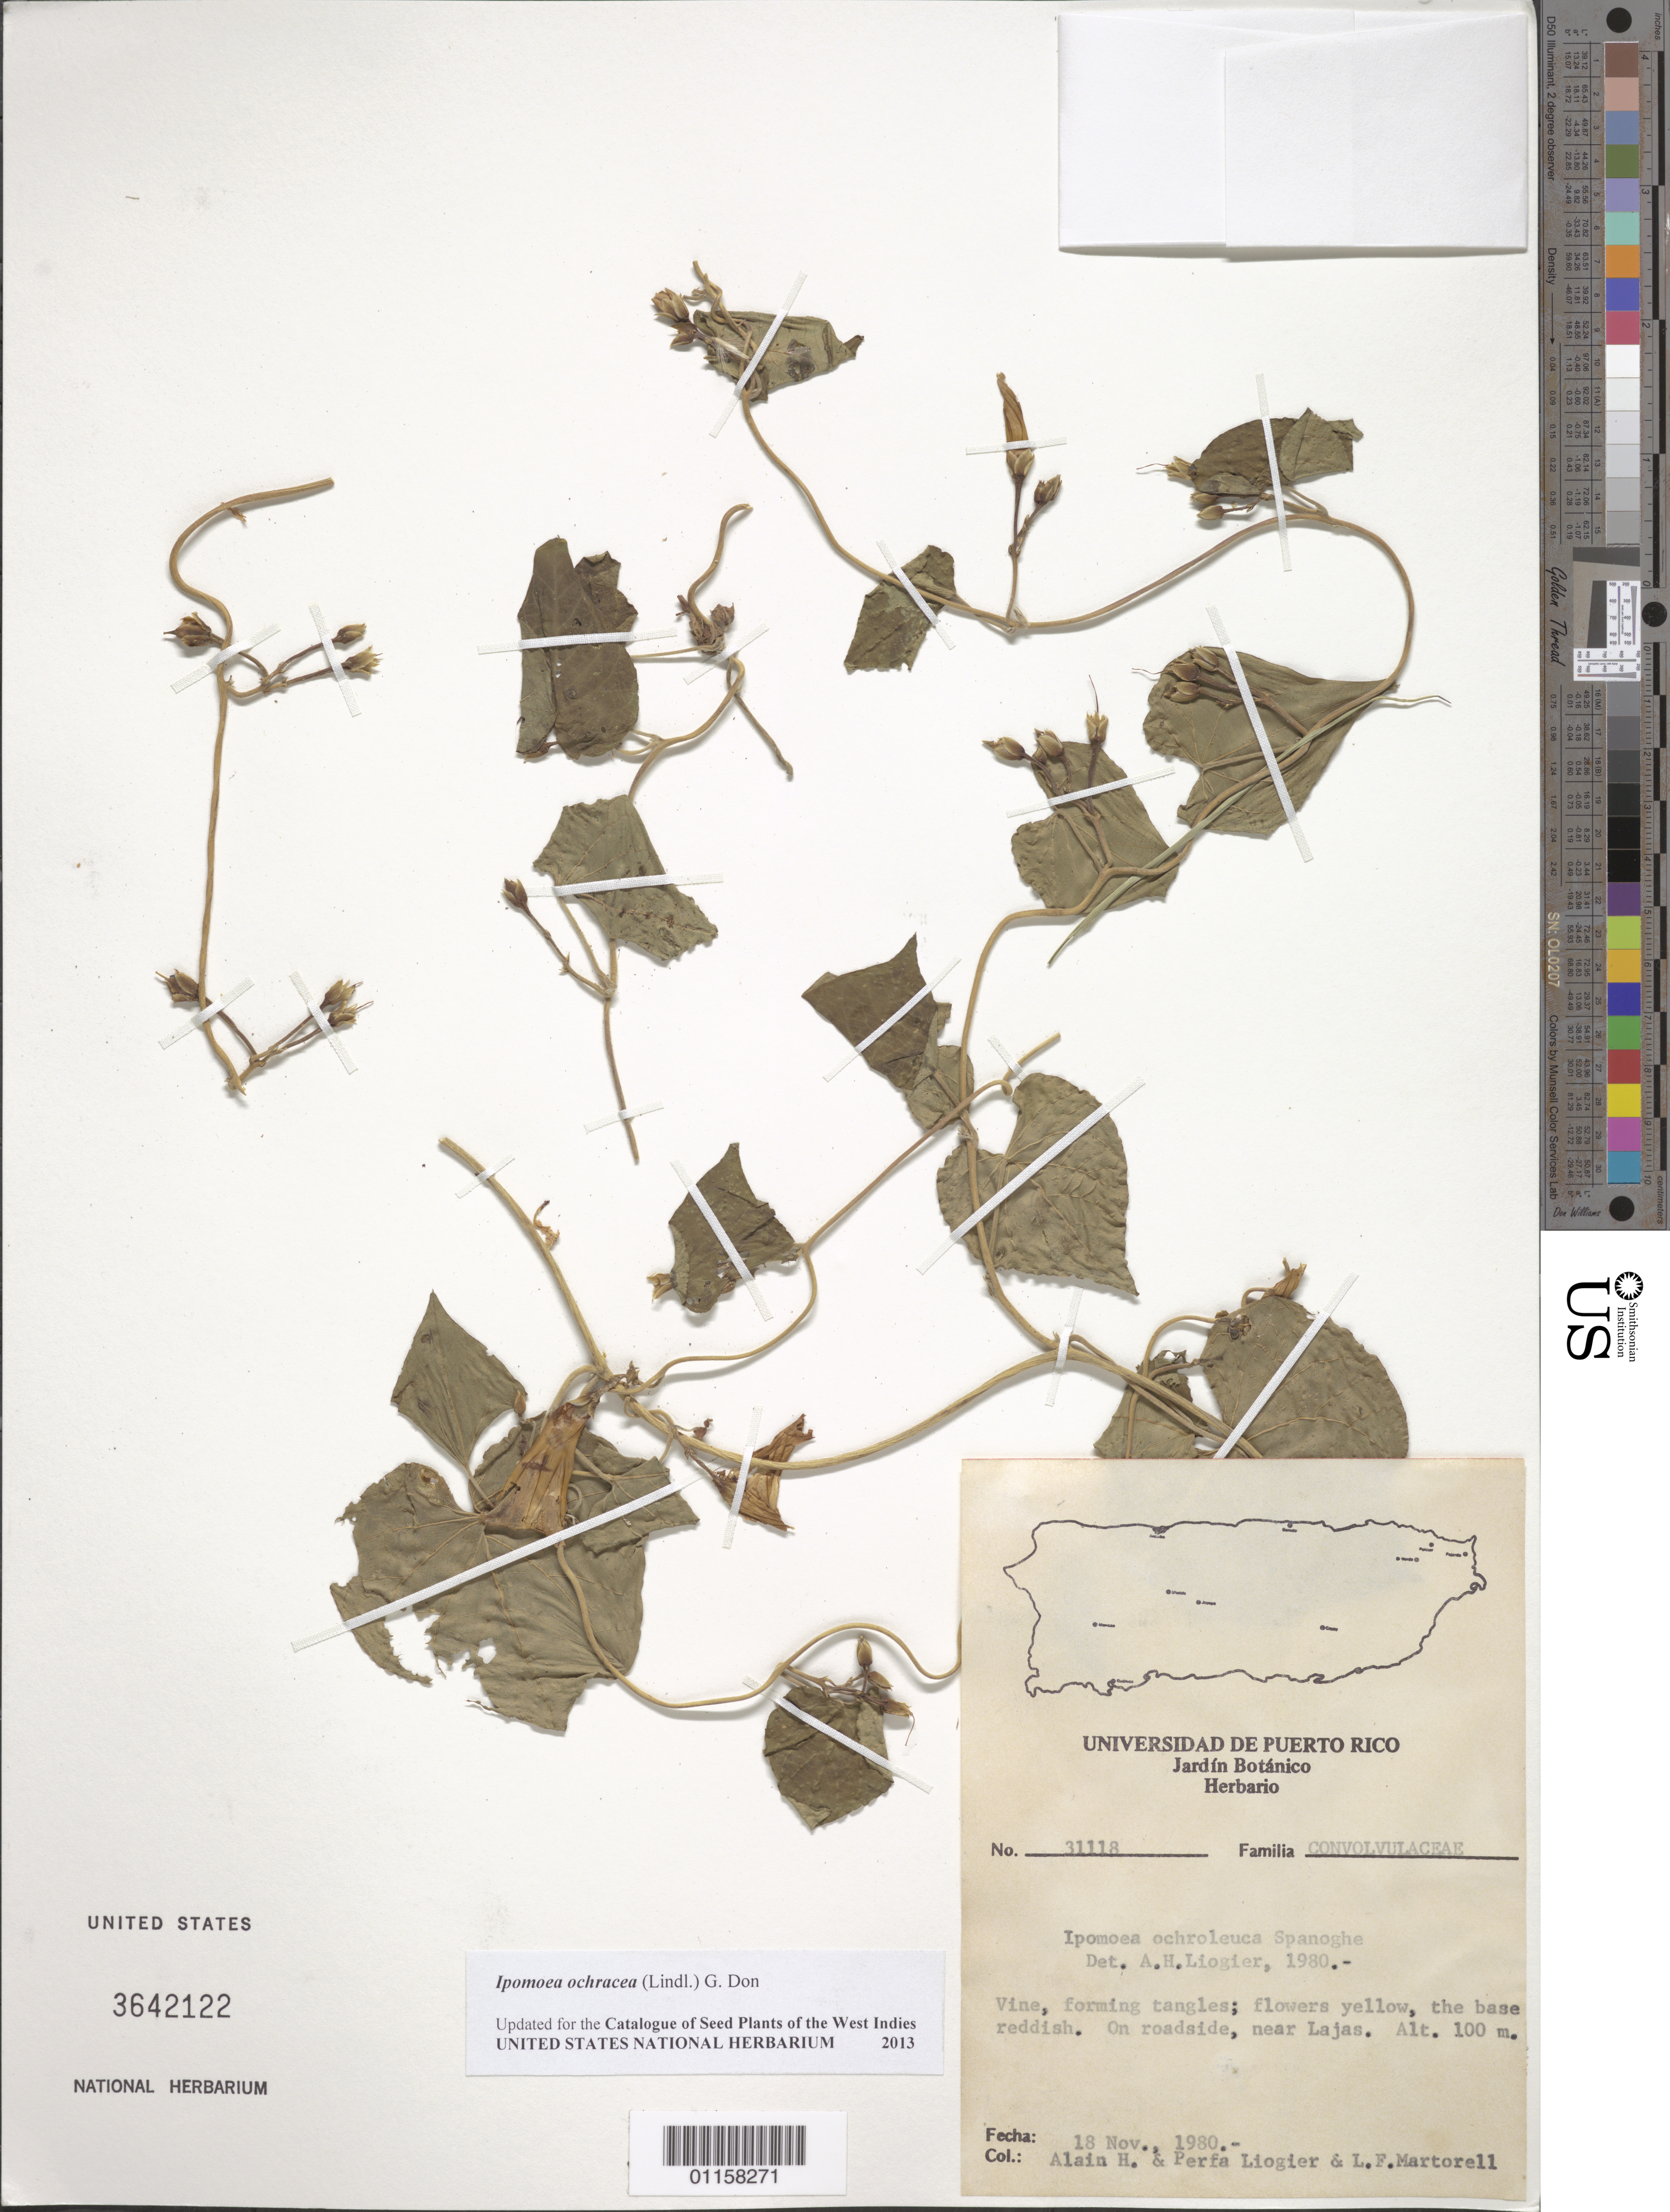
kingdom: Plantae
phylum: Tracheophyta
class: Magnoliopsida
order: Solanales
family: Convolvulaceae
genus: Ipomoea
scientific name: Ipomoea sp.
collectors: A. H. Liogier, M. P. Liogier & L. Martorell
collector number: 31118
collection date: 1980-11-18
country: Puerto Rico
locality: Lajas, near.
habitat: On roadside.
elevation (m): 100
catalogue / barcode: US 3642122